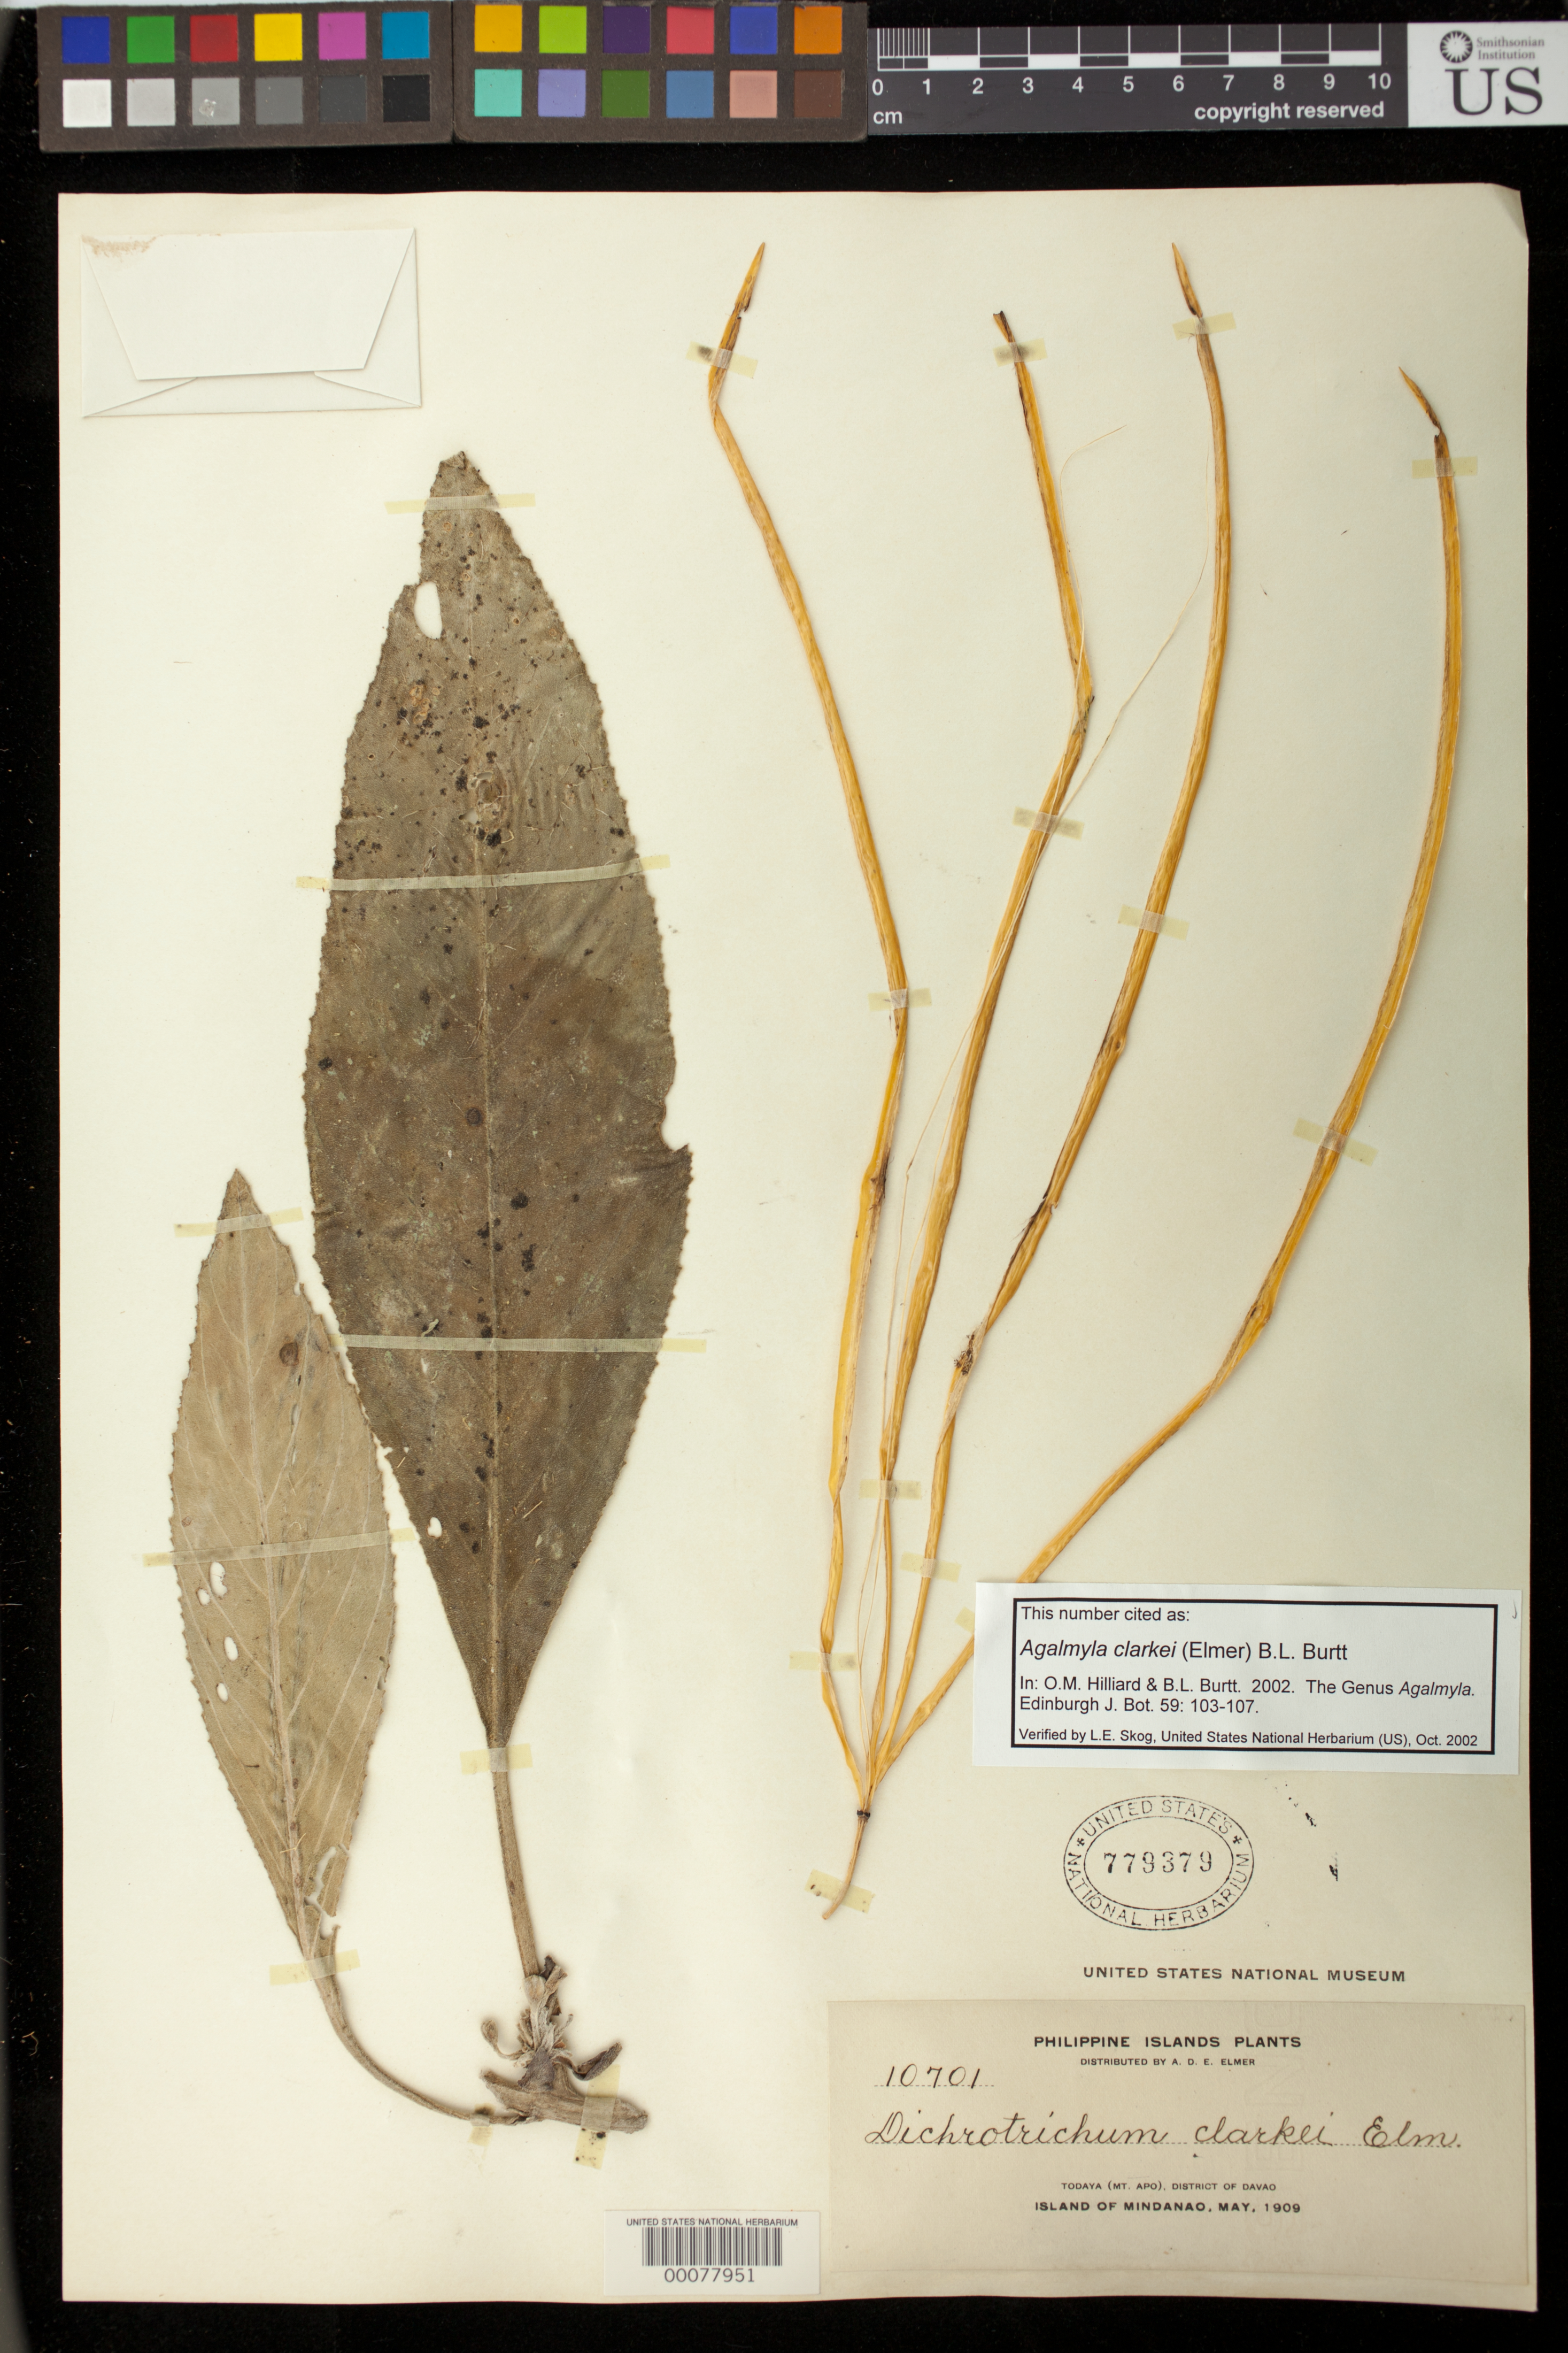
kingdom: Plantae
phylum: Tracheophyta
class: Magnoliopsida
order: Lamiales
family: Gesneriaceae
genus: Agalmyla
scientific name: Agalmyla clarkei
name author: (Elmer) B.L. Burtt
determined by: Hilliard, O. M.; Burtt, B. L.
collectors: A. D. E. Elmer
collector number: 10701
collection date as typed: May 1909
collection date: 1909-05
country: Philippines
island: Mindanao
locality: Todaya (Mt. Apo), District of Davao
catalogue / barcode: US 779379